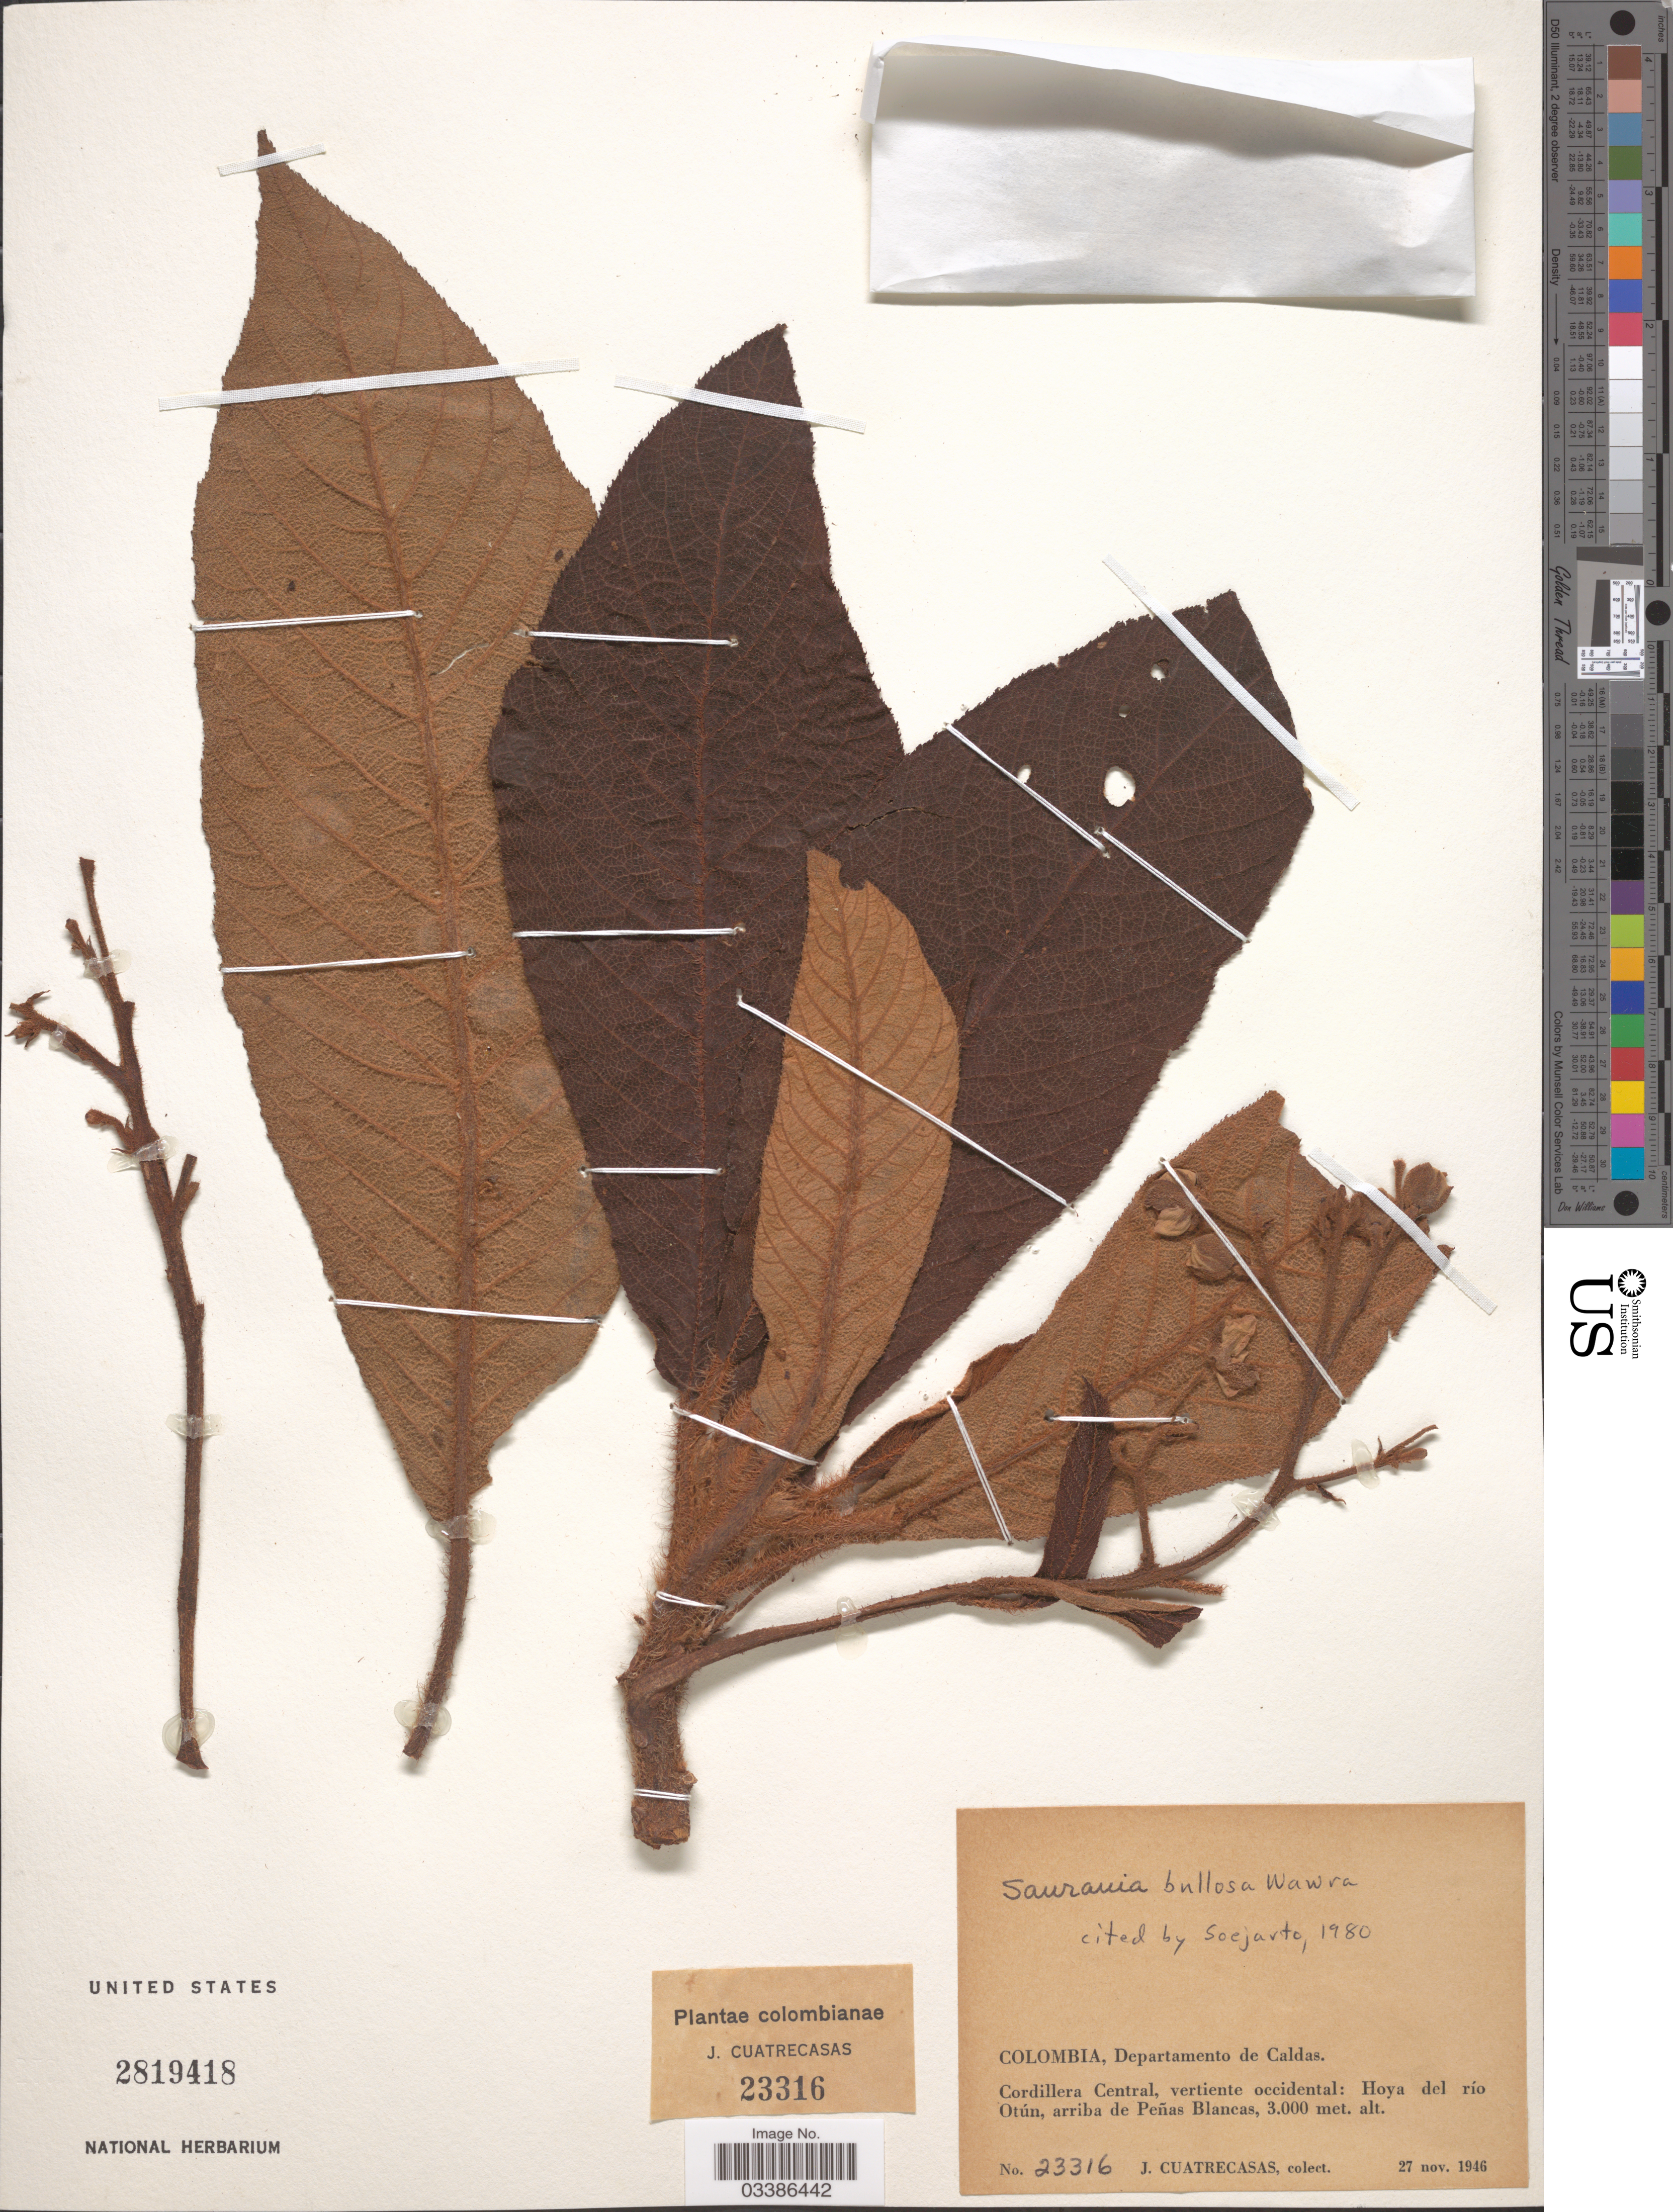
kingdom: Plantae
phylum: Tracheophyta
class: Magnoliopsida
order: Ericales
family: Actinidiaceae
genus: Saurauia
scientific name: Saurauia bullosa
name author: Wawra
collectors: J. Cuatrecasas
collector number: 23316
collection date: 1946-11-27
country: Colombia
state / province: Caldas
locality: Departamento de Caldas. Cordillera Central, vertiente occidental: Hoya del río Otún, arriba de Peñas Blancas.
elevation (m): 3000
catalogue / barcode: US 2819418